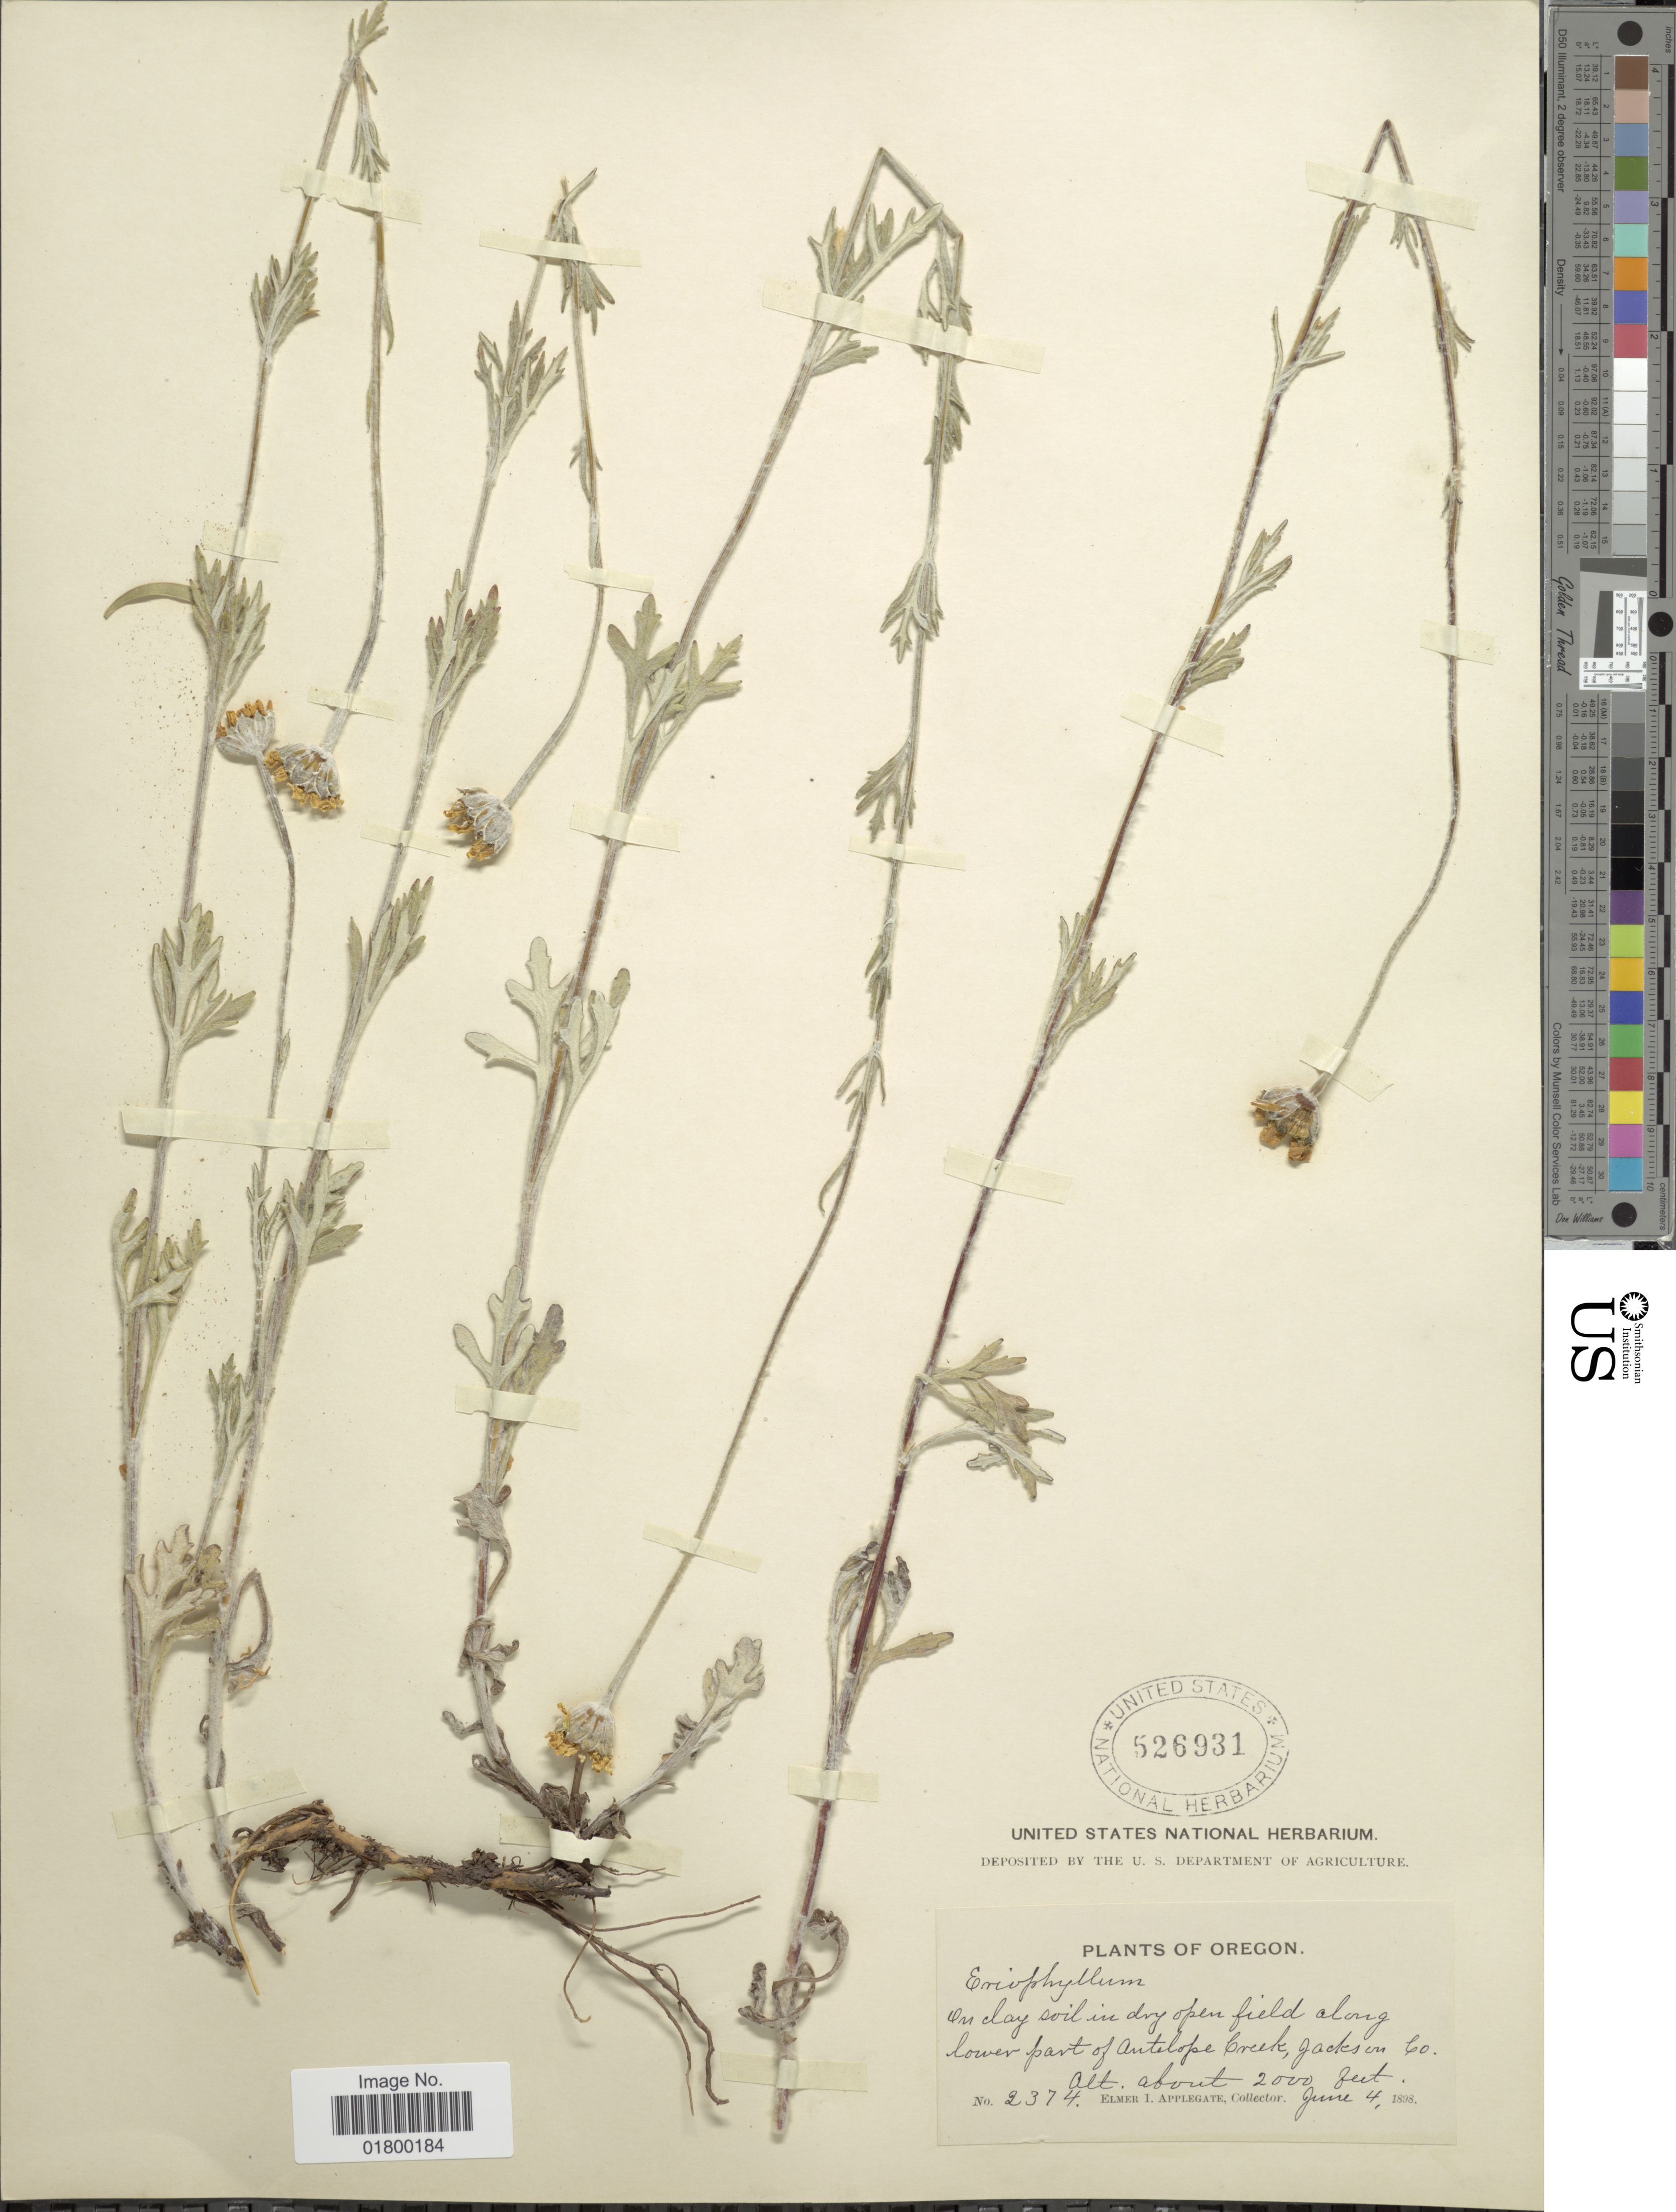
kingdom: Plantae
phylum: Tracheophyta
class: Magnoliopsida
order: Asterales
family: Asteraceae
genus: Eriophyllum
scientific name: Eriophyllum lanatum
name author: (Pursh) J. Forbes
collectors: E. I. Applegate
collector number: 2374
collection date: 1893-06-04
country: United States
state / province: Oregon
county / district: Jackson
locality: Open field along lower part of Antelope Creek, Jackson Co.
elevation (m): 610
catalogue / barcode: US 526831